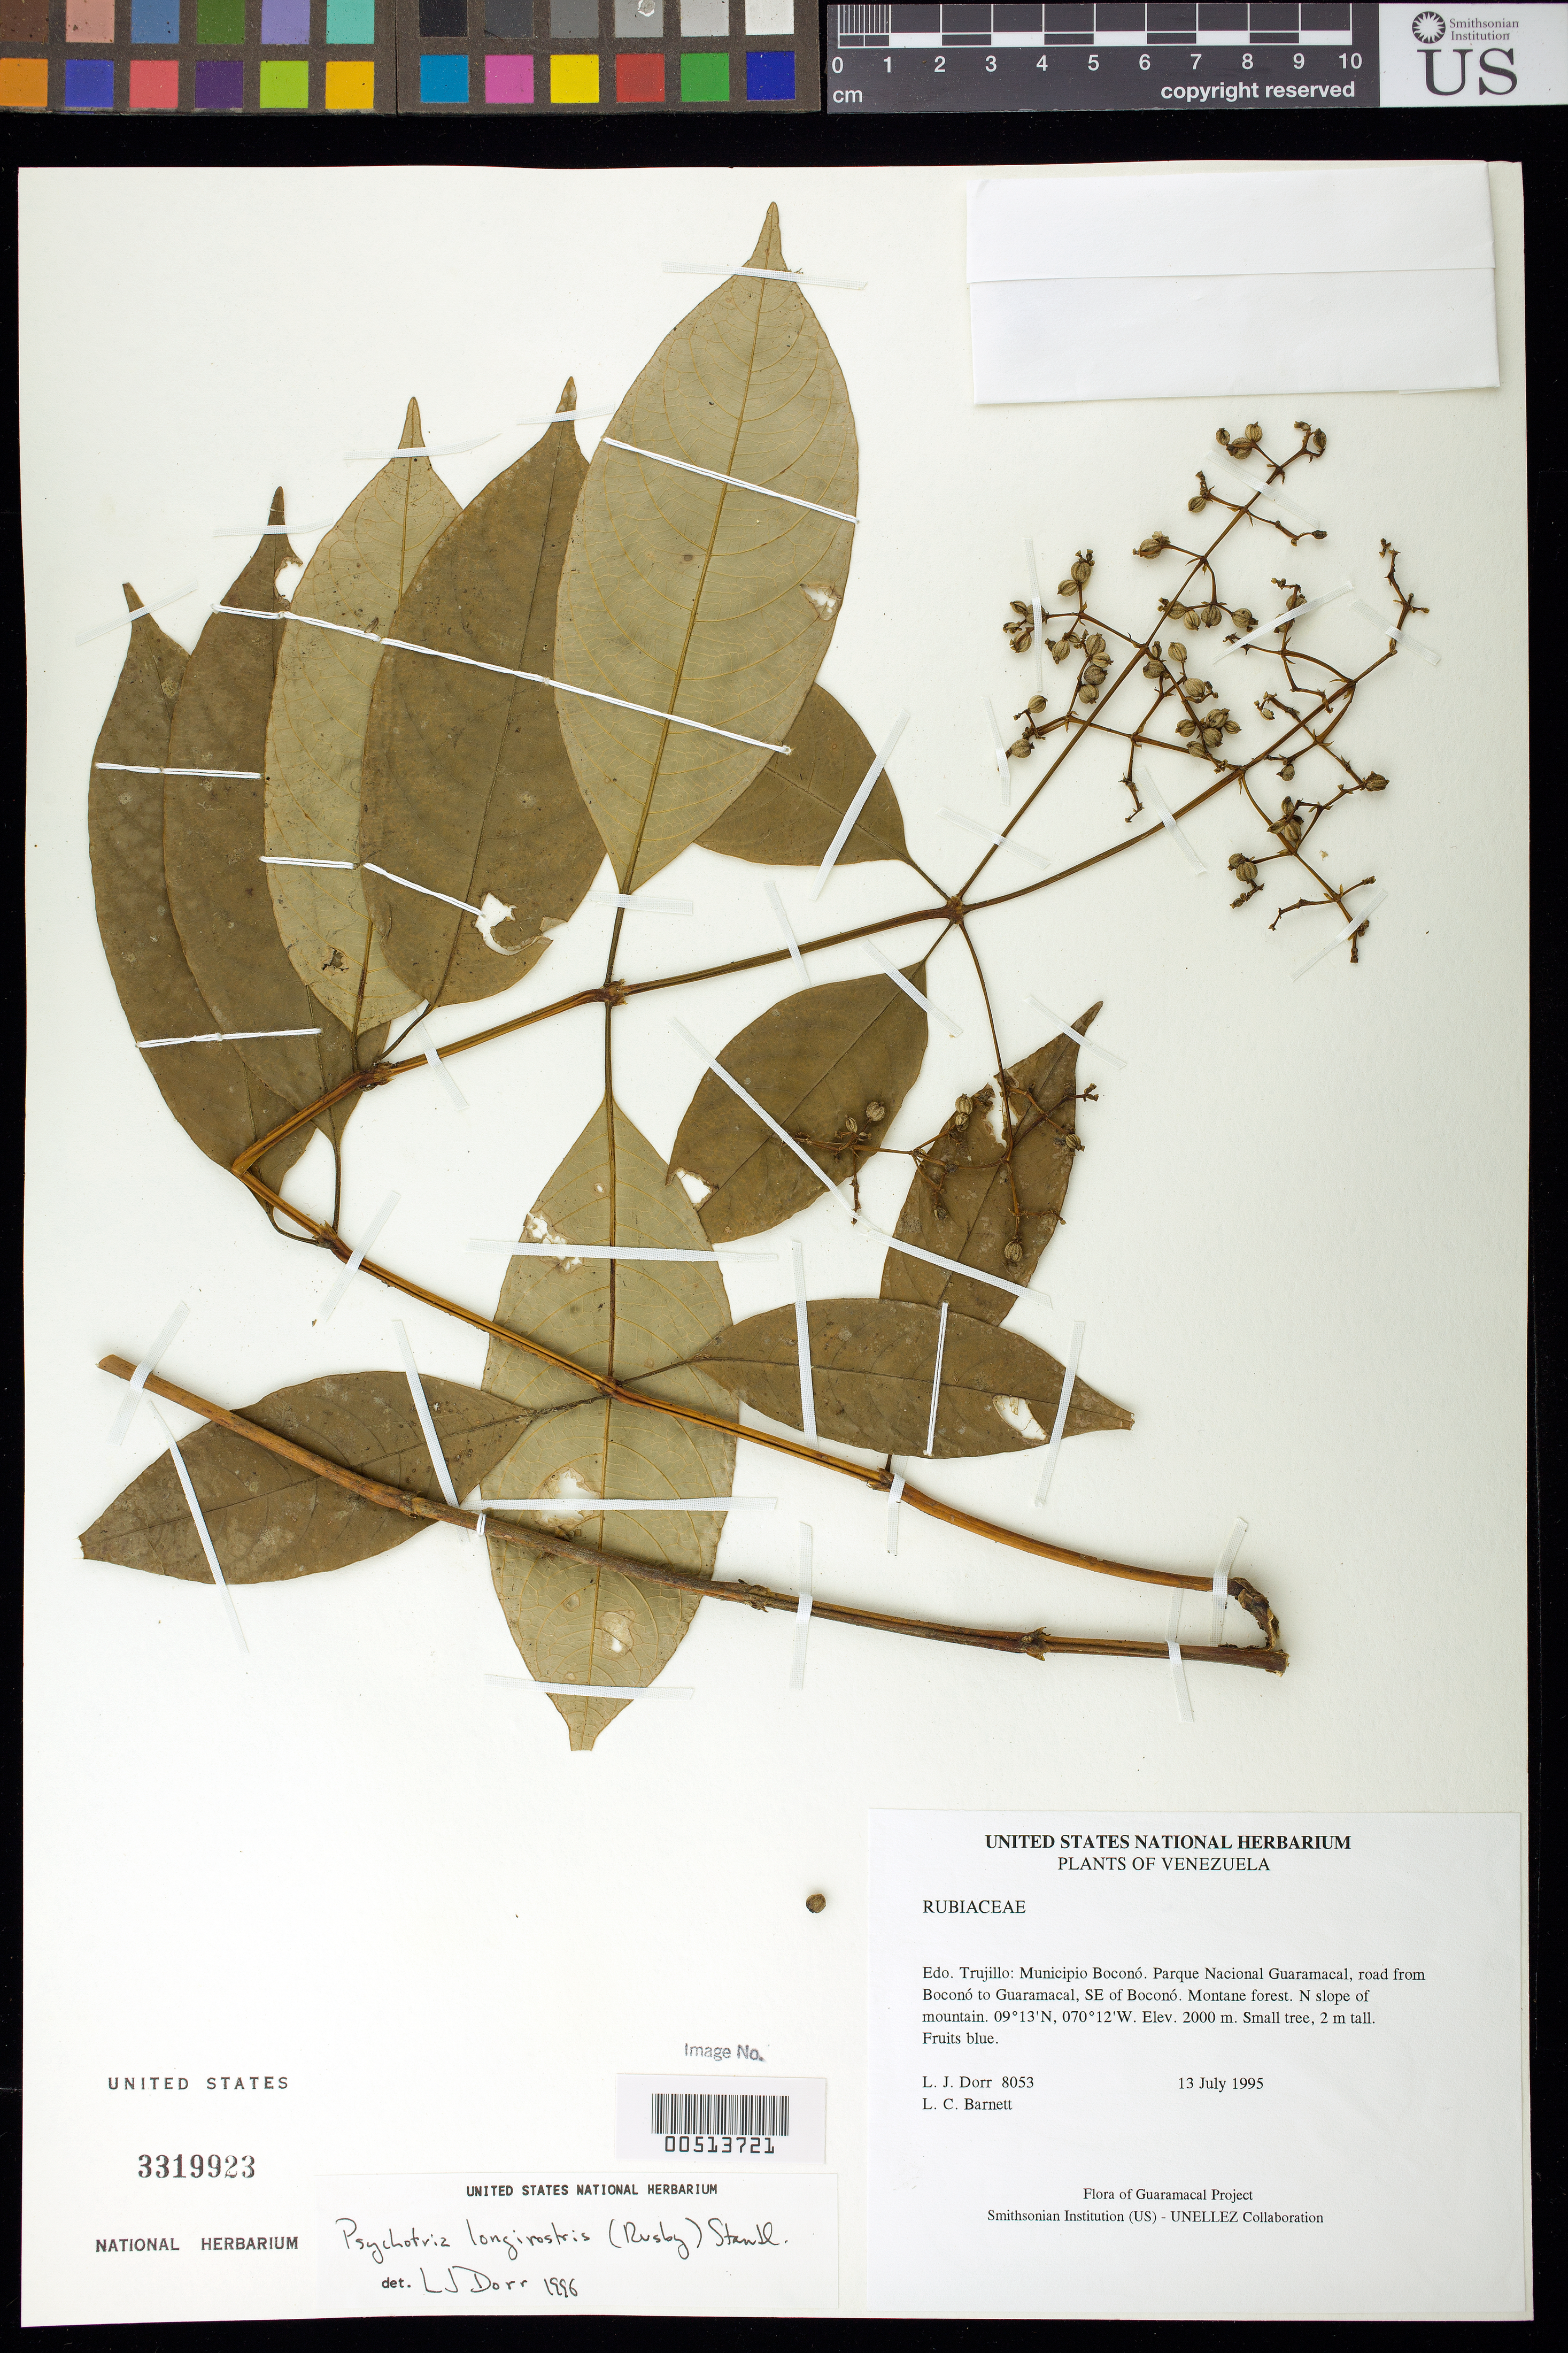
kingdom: Plantae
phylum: Tracheophyta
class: Magnoliopsida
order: Gentianales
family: Rubiaceae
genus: Psychotria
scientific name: Psychotria longirostris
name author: (Rusby) Standl.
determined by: Dorr, L. J., (BOT), Smithsonian Institution - National Museum of Natural History (UNITED STATES)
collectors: L. J. Dorr & L. C. Barnett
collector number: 8053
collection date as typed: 13 Jul 1995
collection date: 1995-07-13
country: Venezuela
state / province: Trujillo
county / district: Boconó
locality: Parque Nacional Guaramacal, road from Boconó to Guaramacal, SE of Boconó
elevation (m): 2000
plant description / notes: F, MO, PORT, US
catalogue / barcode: US 3319923